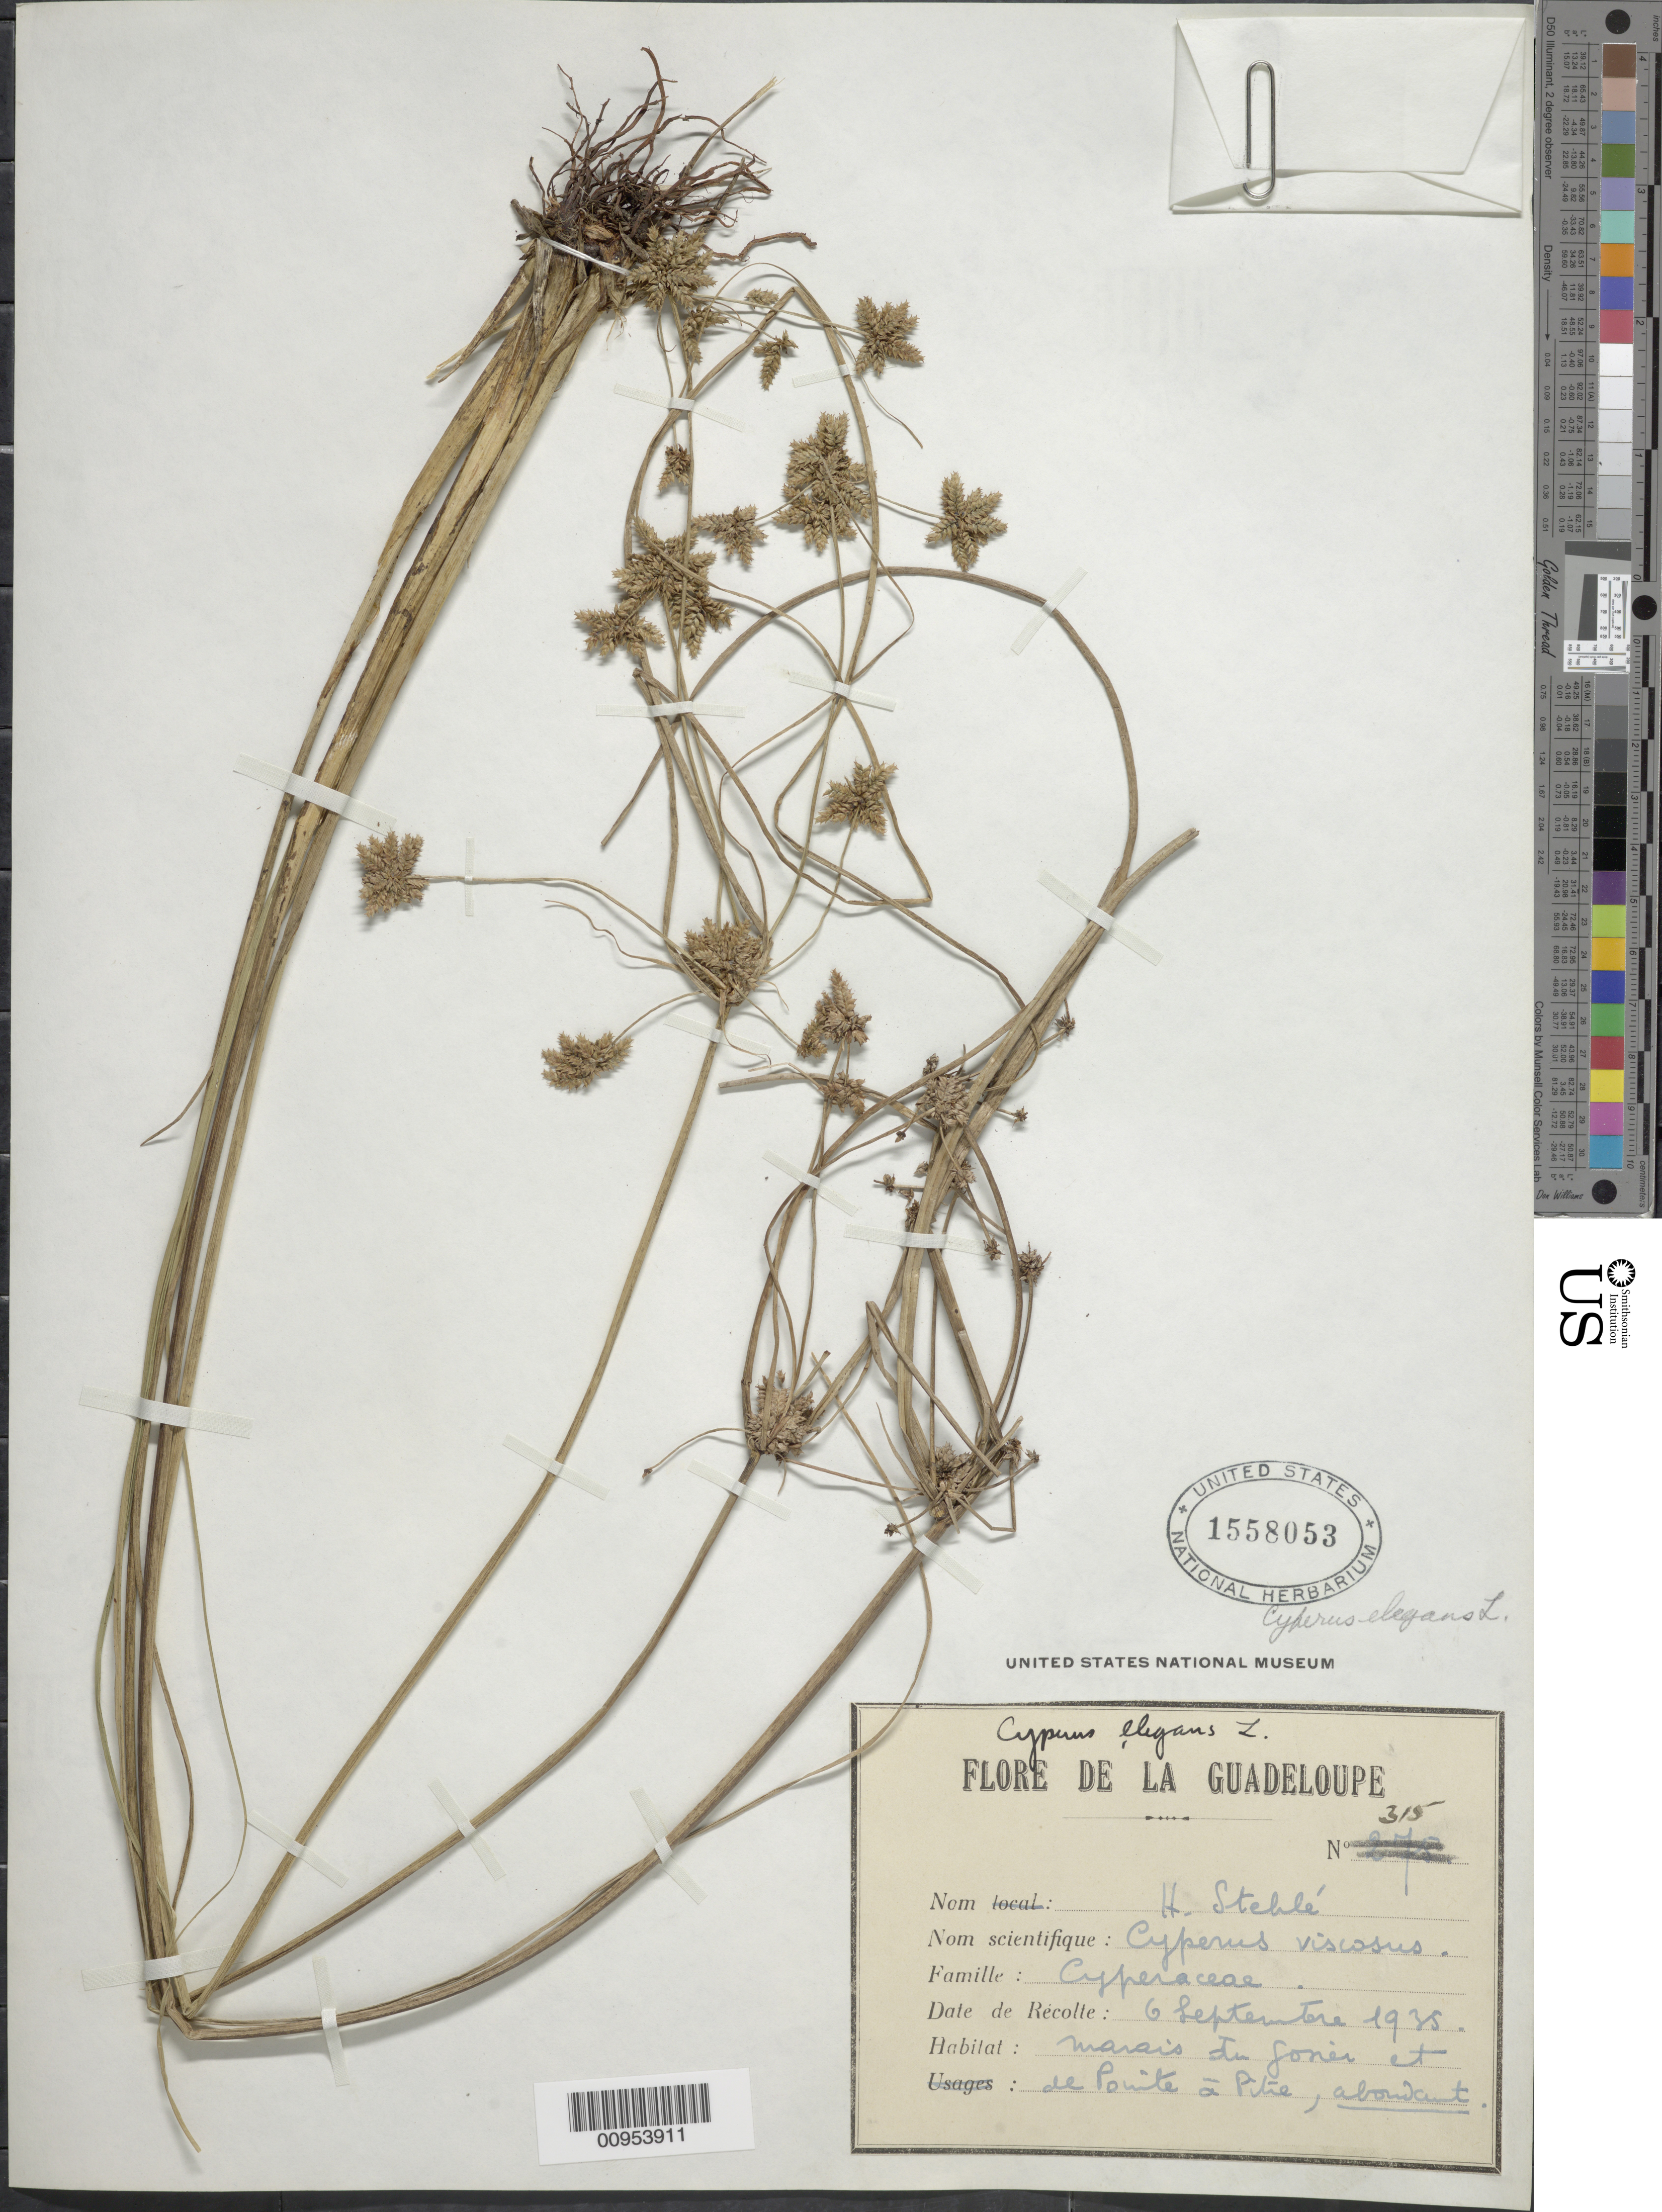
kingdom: Plantae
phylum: Tracheophyta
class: Liliopsida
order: Poales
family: Cyperaceae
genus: Cyperus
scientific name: Cyperus elegans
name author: L.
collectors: H. Stehlé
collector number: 315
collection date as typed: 06 Sep 1935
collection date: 1935-09-06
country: Guadeloupe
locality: Du Gosier et Pointe à Pitre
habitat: Marais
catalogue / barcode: US 1558053